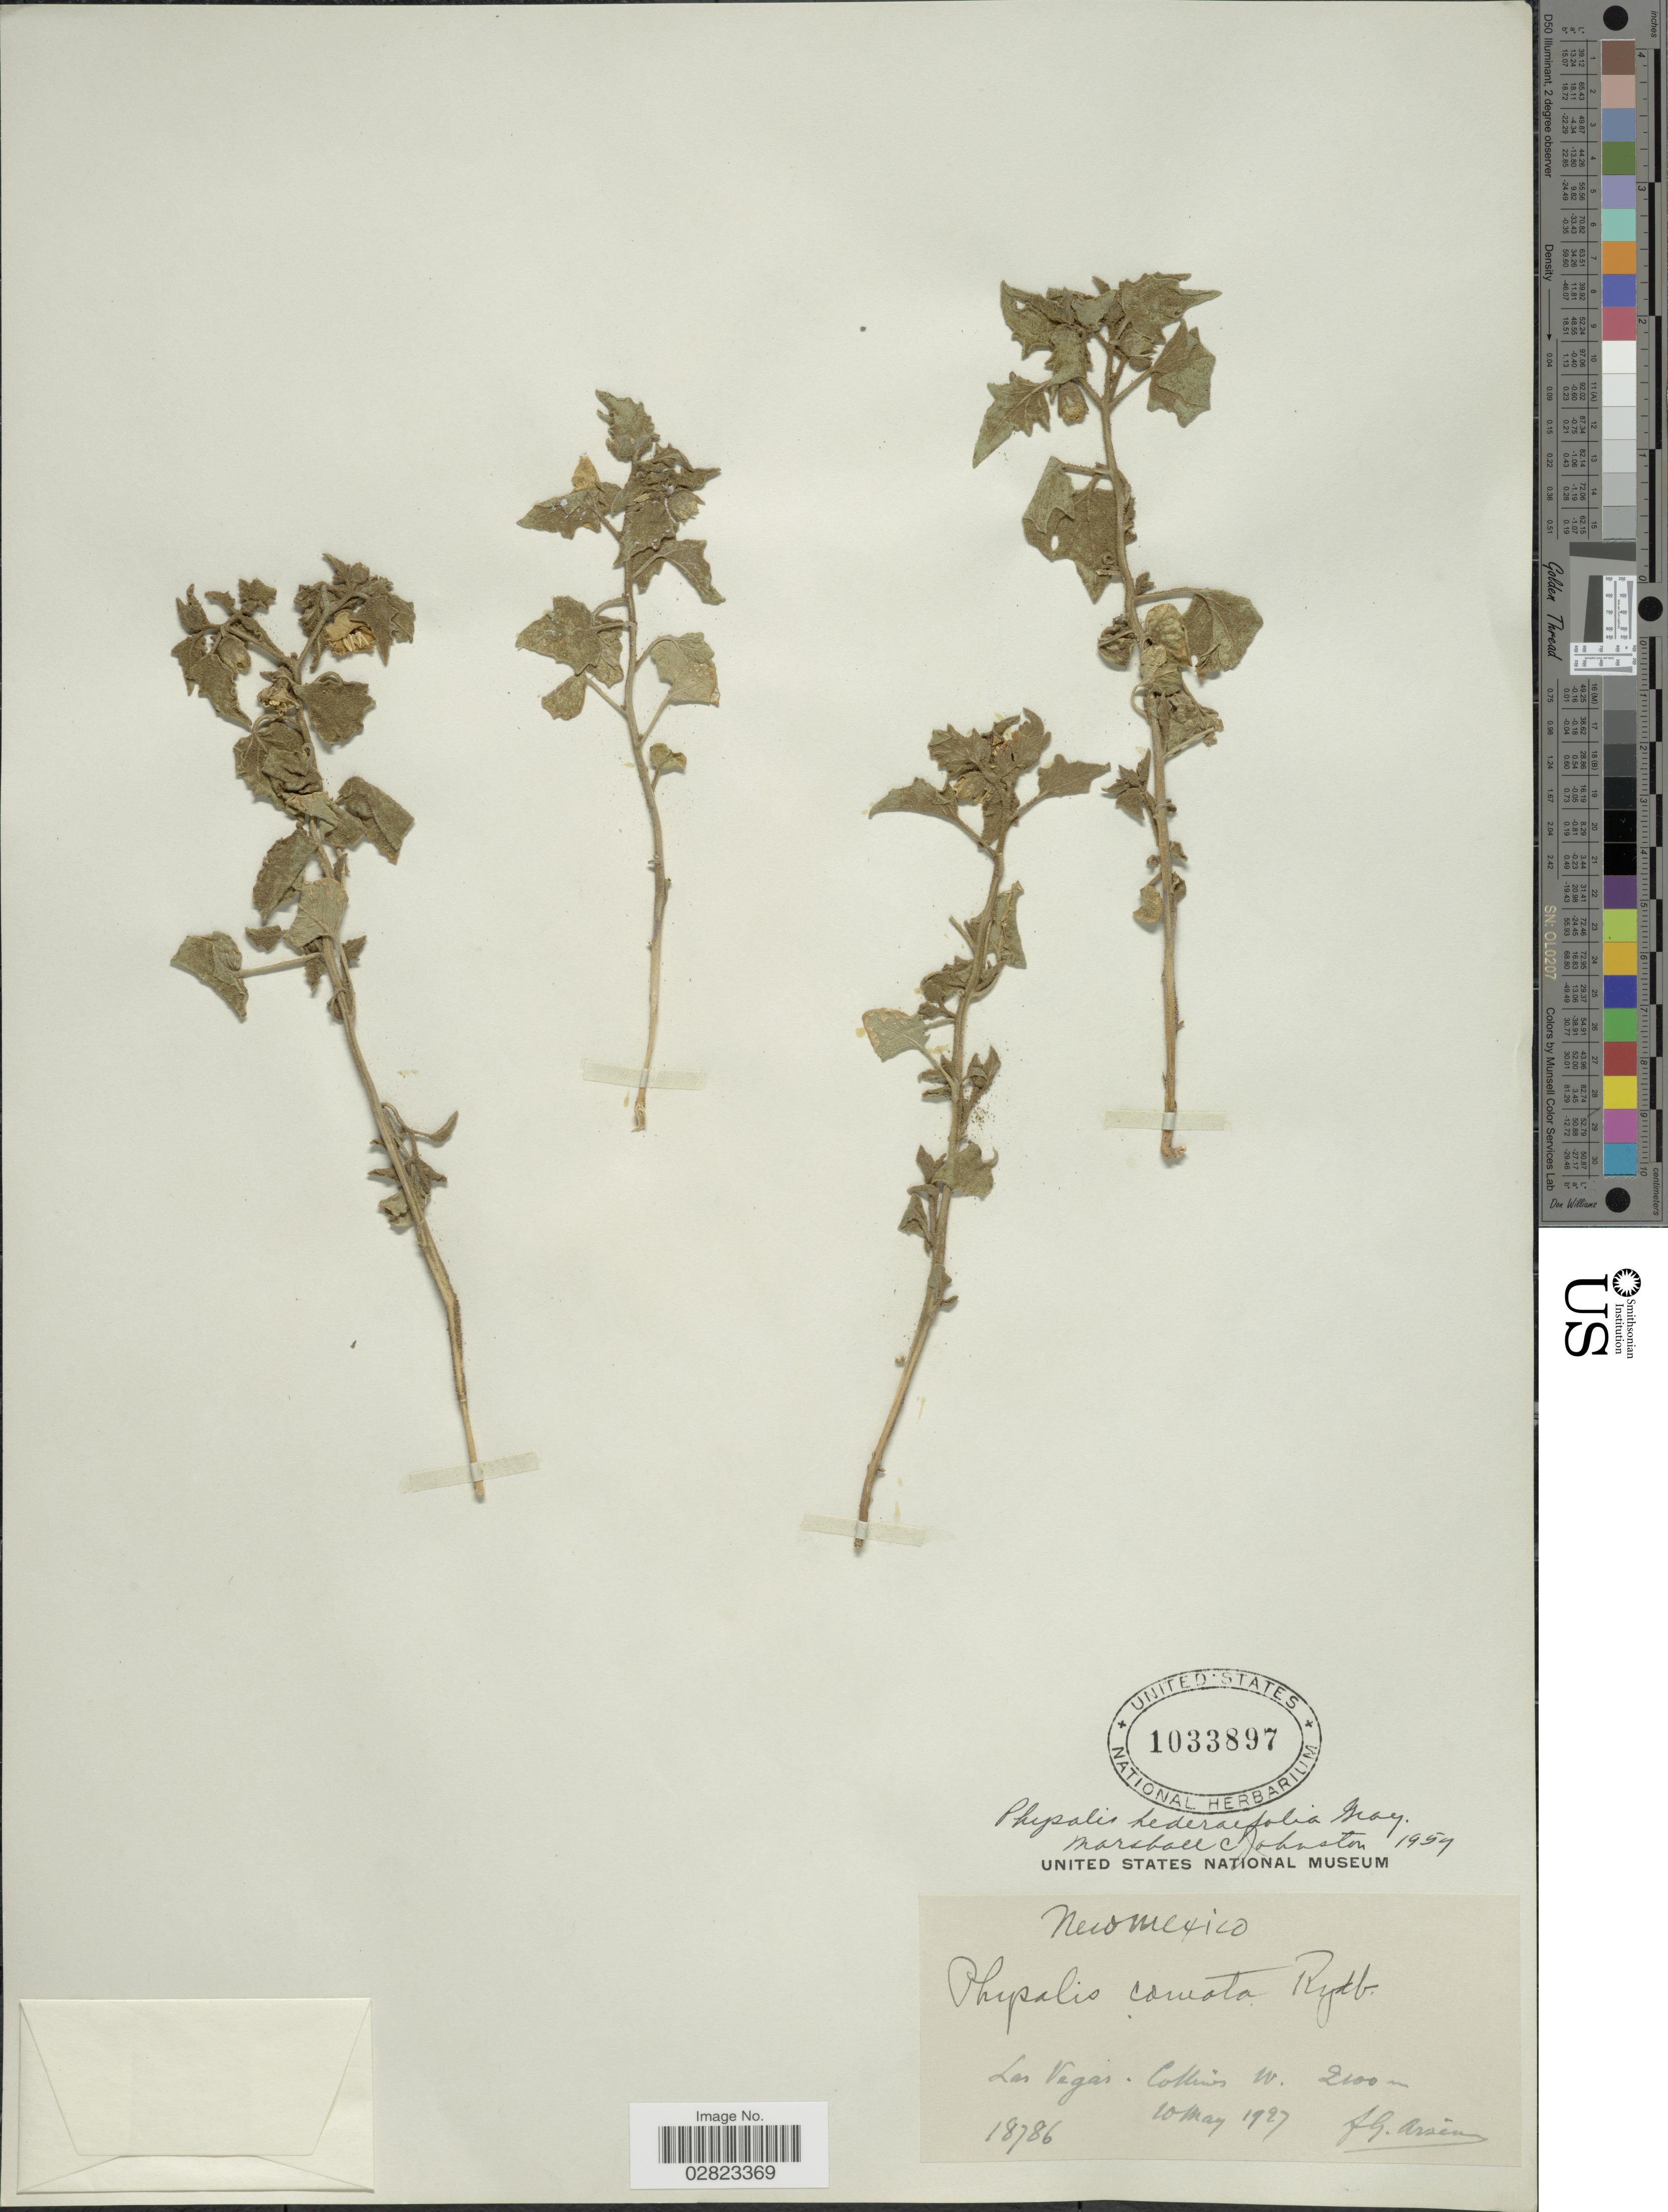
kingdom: Plantae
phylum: Tracheophyta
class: Magnoliopsida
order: Solanales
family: Solanaceae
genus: Physalis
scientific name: Physalis hederifolia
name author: A. Gray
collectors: F. Arsène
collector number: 18786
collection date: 1927-05-10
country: United States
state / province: New Mexico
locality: Las Vegas, Collins W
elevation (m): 2100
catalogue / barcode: US 1033897